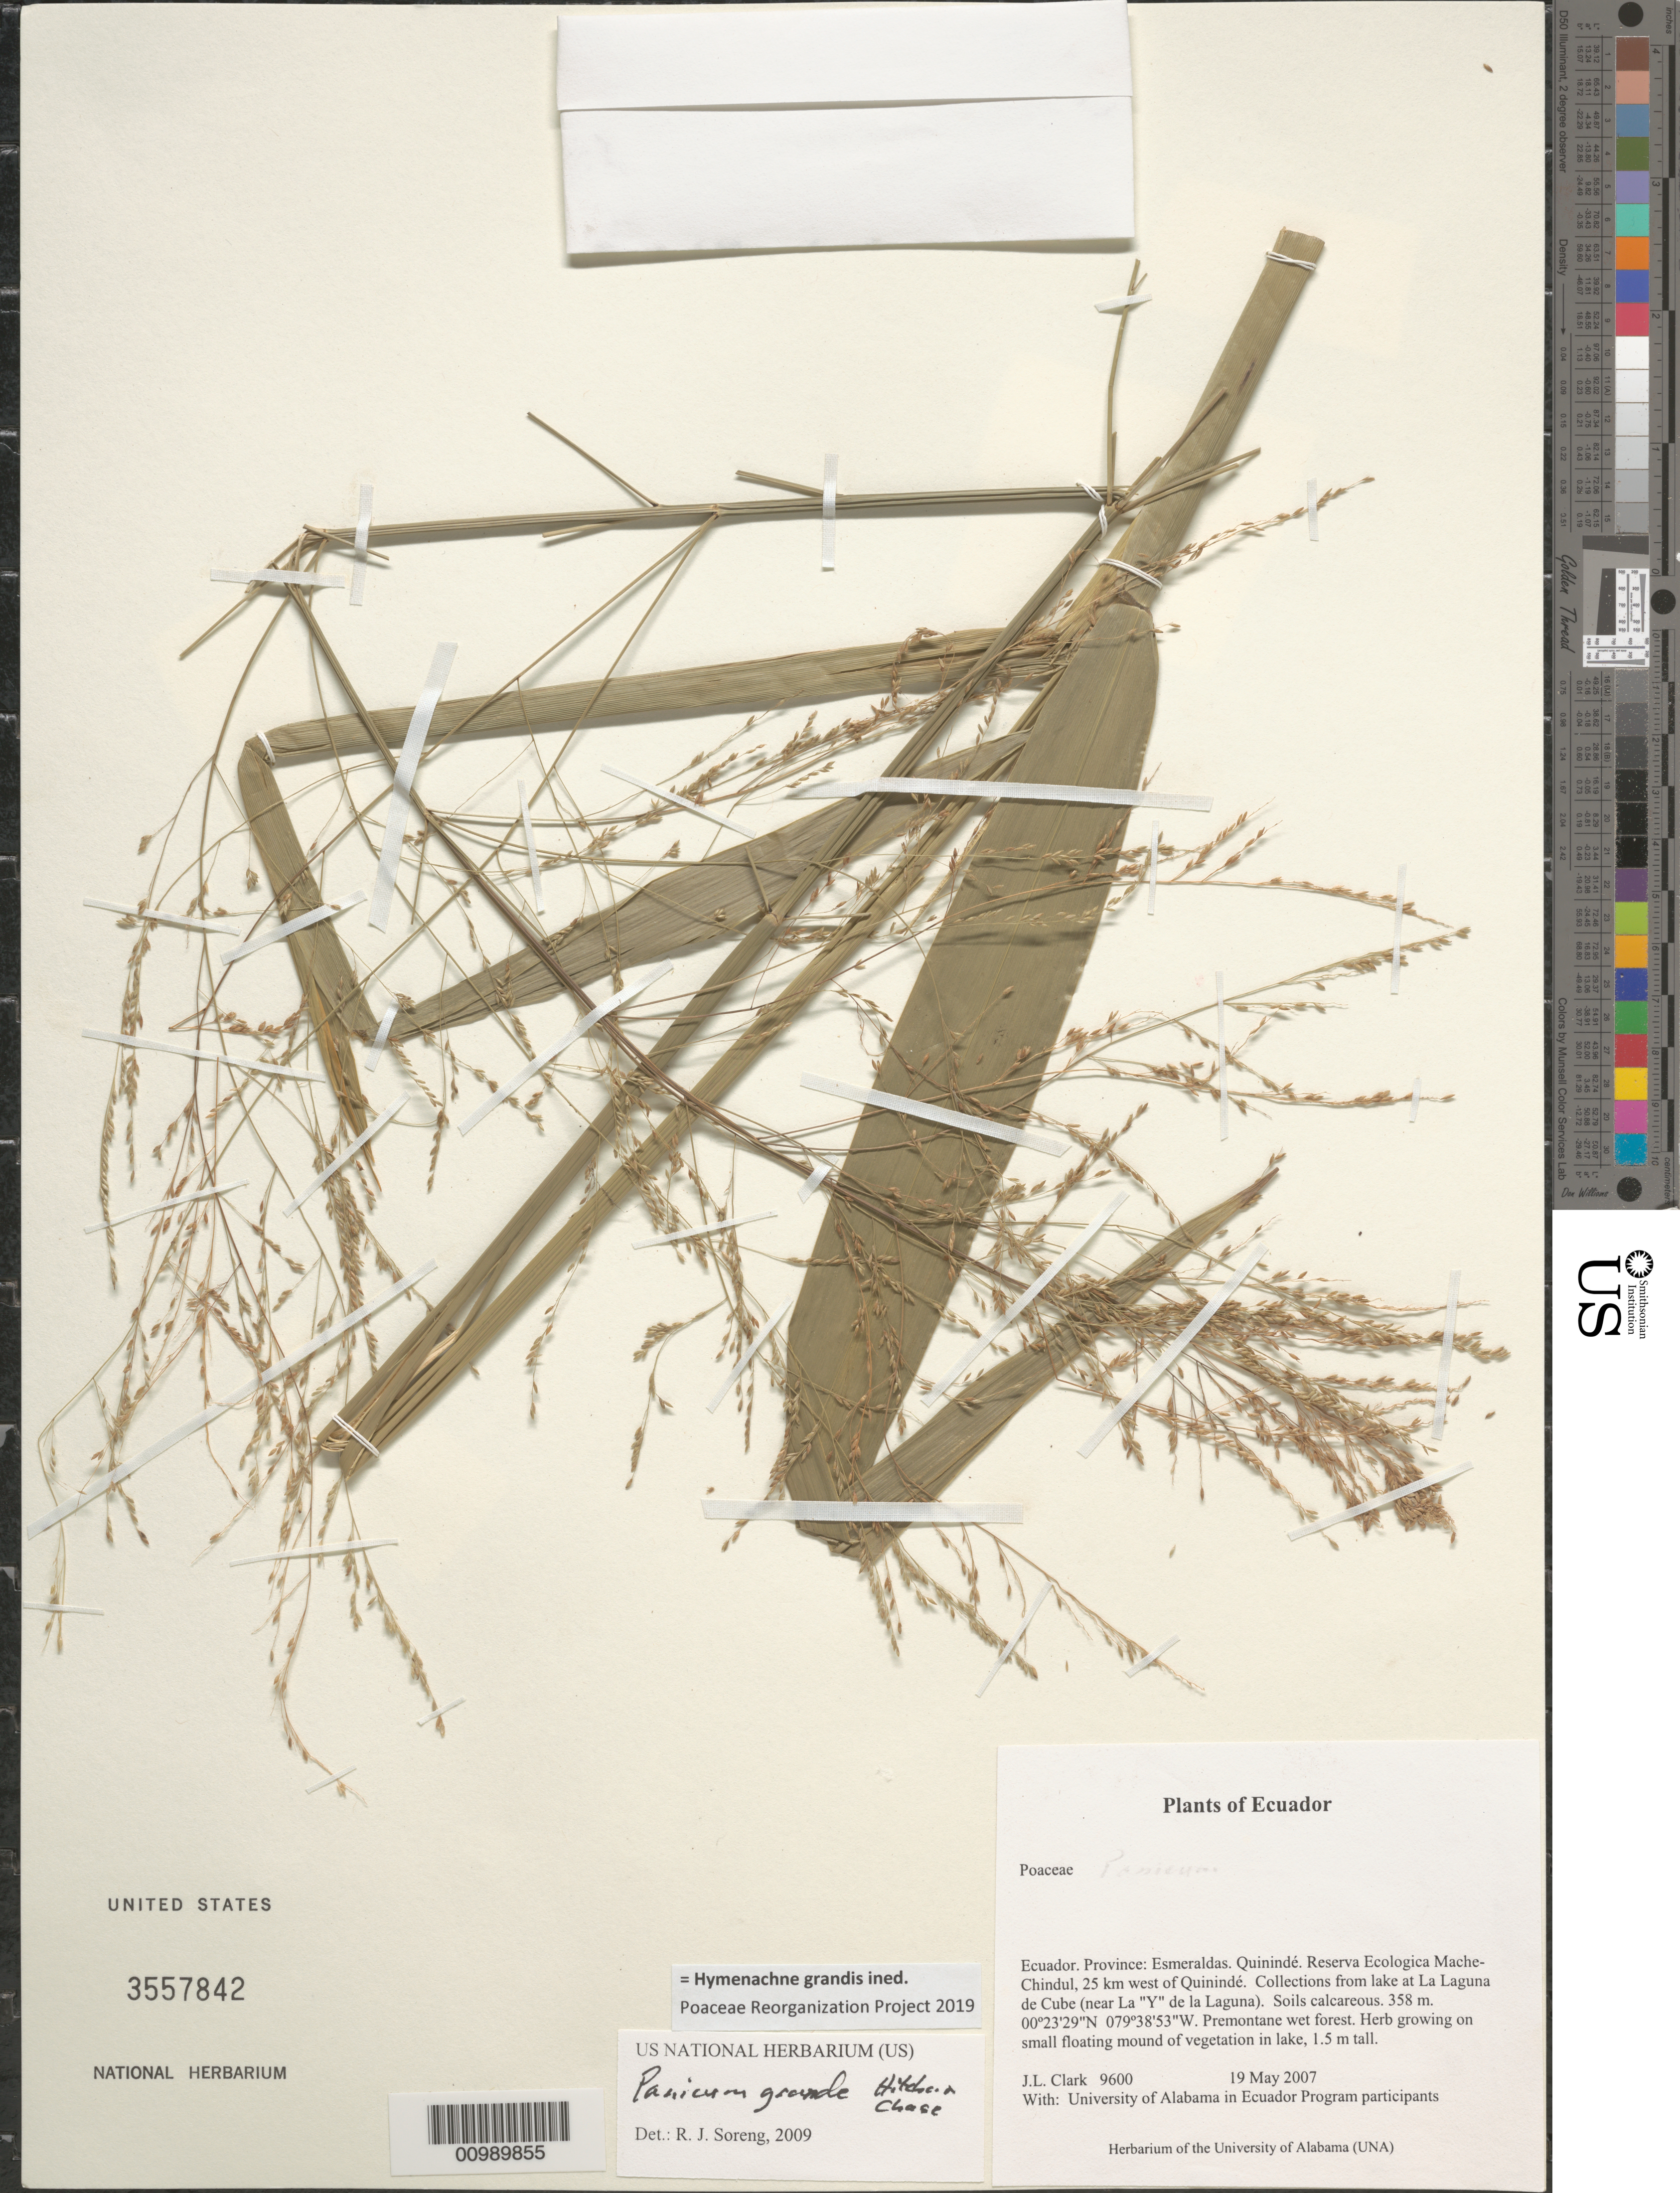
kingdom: Plantae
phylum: Tracheophyta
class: Liliopsida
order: Poales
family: Poaceae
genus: Panicum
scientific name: Panicum grande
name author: Hitchc. & Chase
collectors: J. L. Clark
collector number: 9600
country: Ecuador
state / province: Napo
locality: Yasuni Biosphere Reserve, Tiputini Biodiversity Station, Sendero Guacamayo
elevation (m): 358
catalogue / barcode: US 3557842